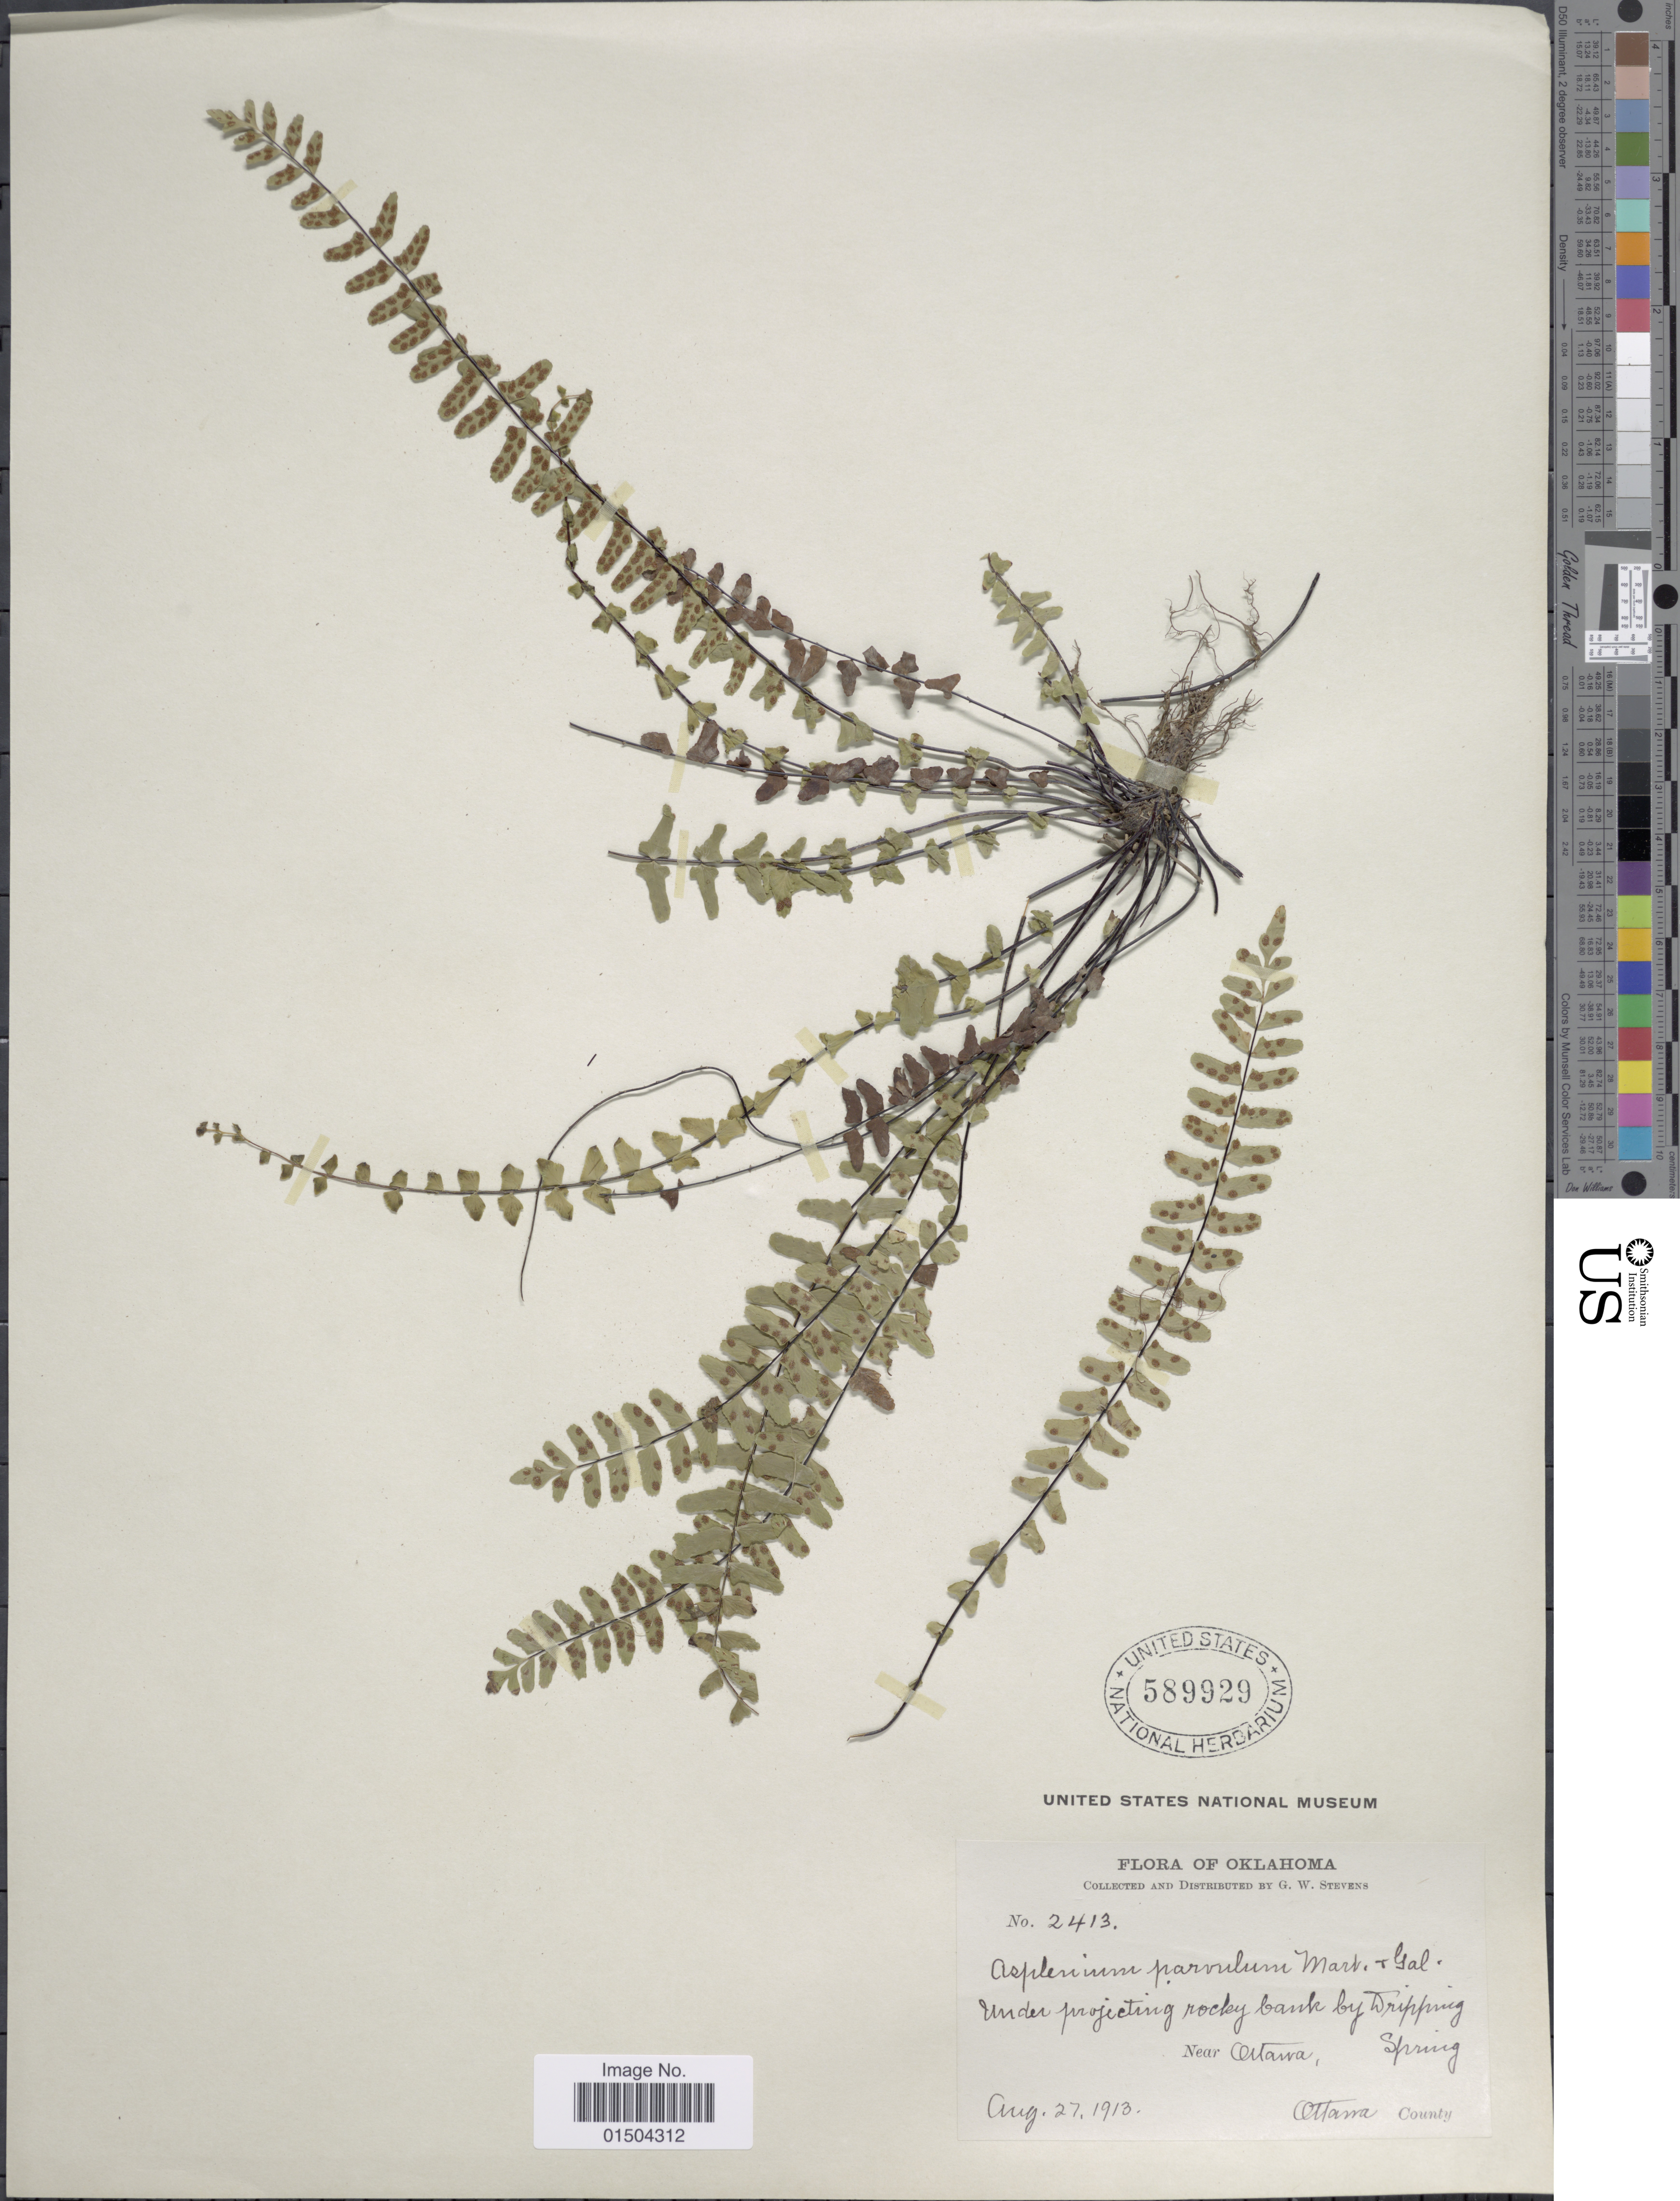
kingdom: Plantae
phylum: Tracheophyta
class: Polypodiopsida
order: Polypodiales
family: Aspleniaceae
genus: Asplenium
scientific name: Asplenium resiliens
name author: Kunze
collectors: G. W. Stevens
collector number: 2413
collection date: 1913-08-27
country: United States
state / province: Oklahoma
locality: Under projecting rocky bank by Dripping Spring. Near Ottawa, Ottawa County.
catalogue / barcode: US 589929